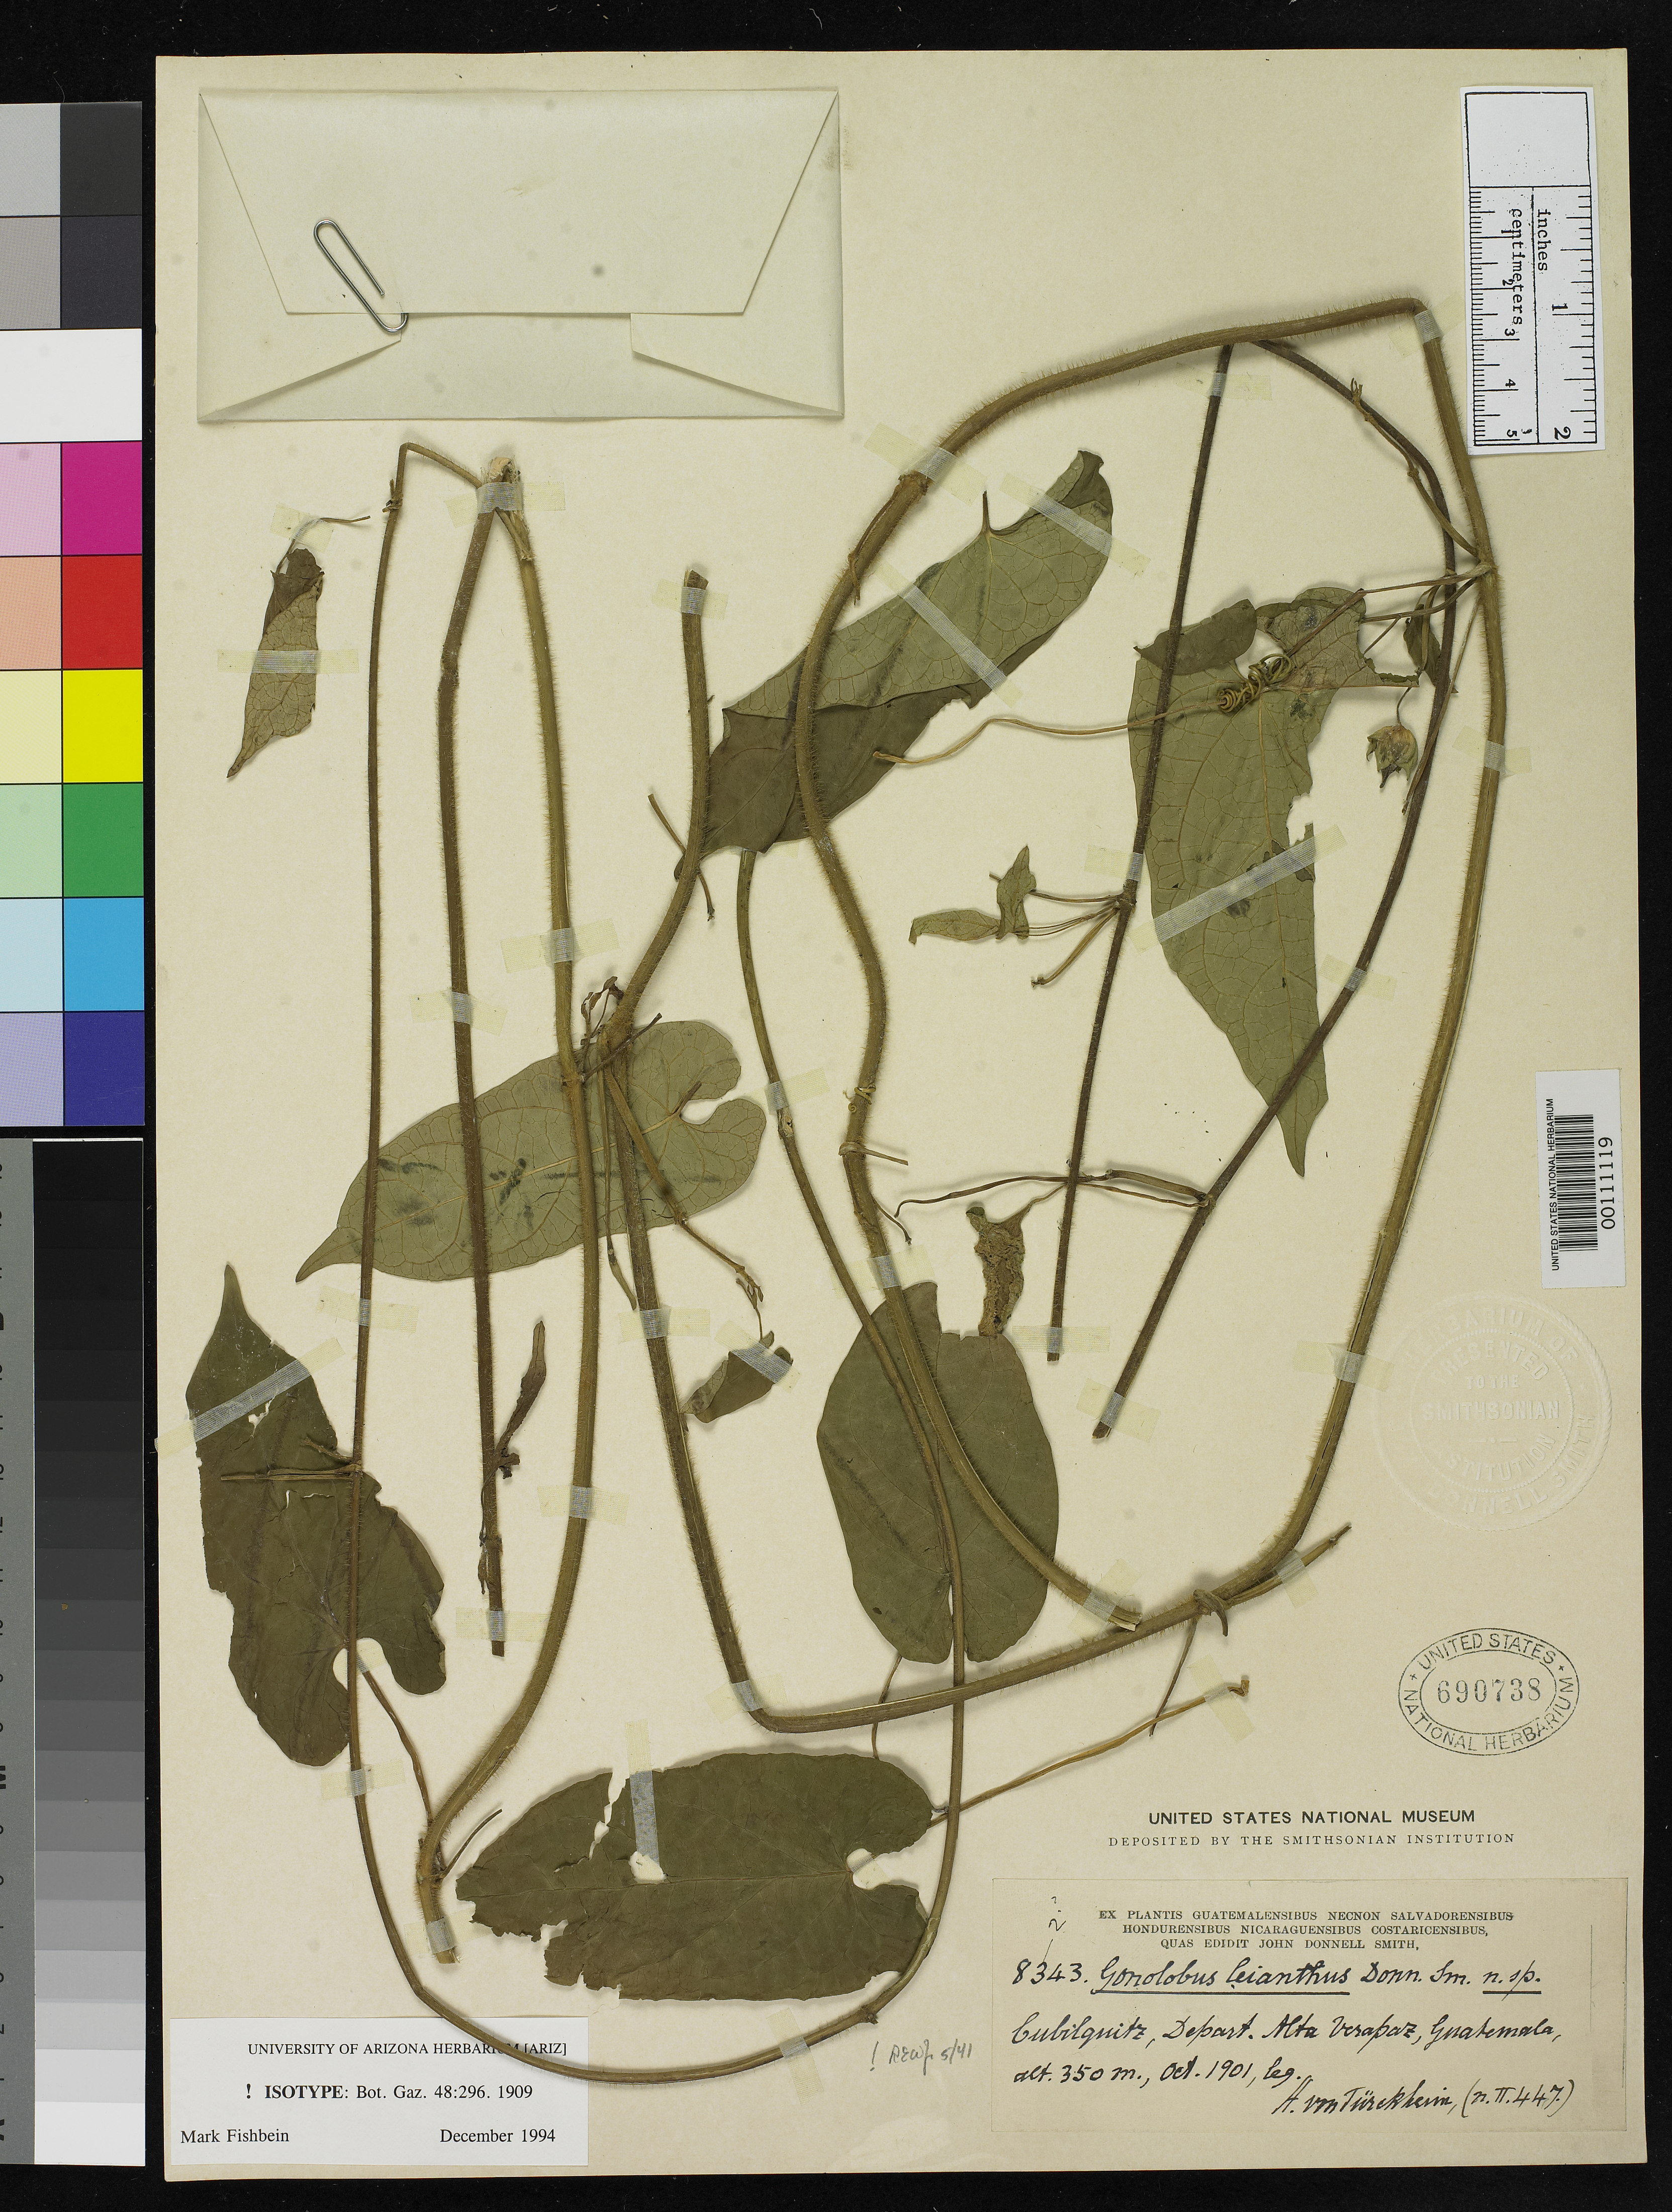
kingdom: Plantae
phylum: Tracheophyta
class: Magnoliopsida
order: Gentianales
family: Apocynaceae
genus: Gonolobus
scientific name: Gonolobus leianthus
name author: Donn. Sm.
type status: Type Collection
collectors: H. von Türckheim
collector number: J.D.S. 8243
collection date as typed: Oct 1901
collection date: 1901-10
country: Guatemala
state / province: Alta Verapaz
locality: Cubilquitz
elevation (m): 350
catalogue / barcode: US 690738